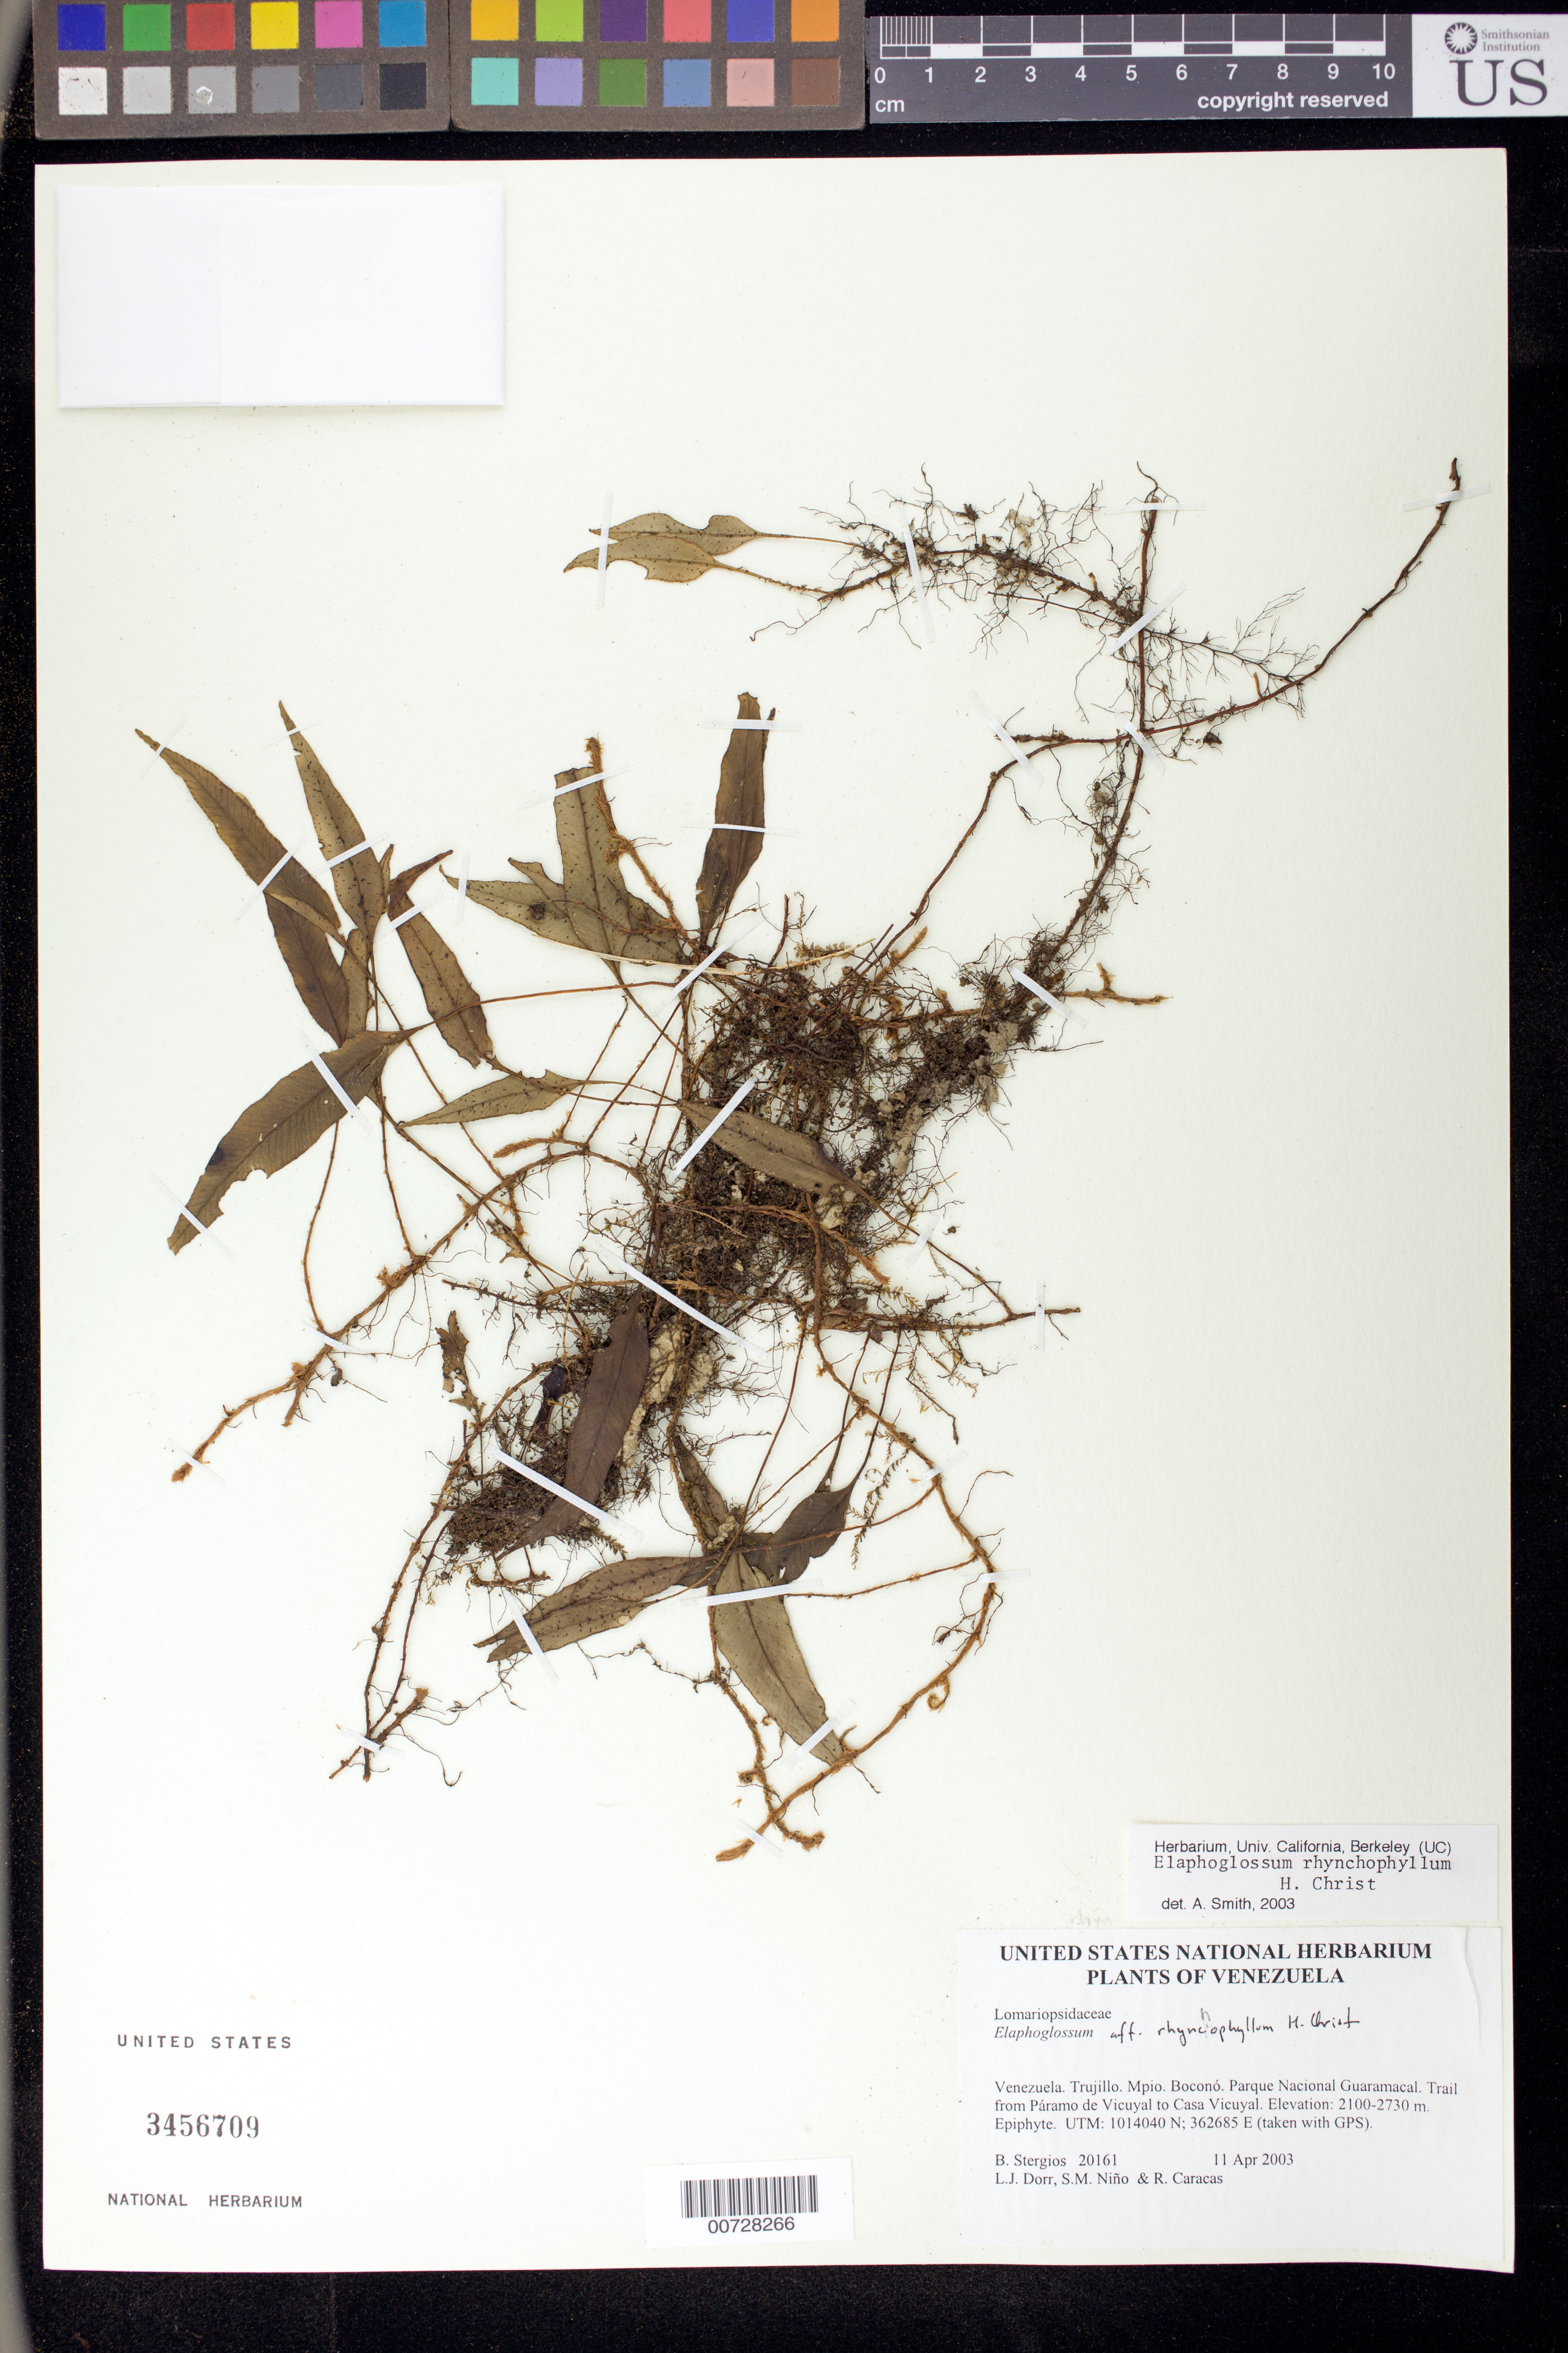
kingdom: Plantae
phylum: Tracheophyta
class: Polypodiopsida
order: Polypodiales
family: Dryopteridaceae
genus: Elaphoglossum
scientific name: Elaphoglossum iloense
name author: (Hook.) T. Moore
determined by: Vasco, A.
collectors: B. G. Stergios, L. J. Dorr, S. M. Niño & R. Caracas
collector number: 20161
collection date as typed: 11 Apr 2003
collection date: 2003-04-11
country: Venezuela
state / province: Trujillo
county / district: Boconó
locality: Parque Nacional Guaramacal. Trail from Páramo de Vicuyal to Casa Vicuyal.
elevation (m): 2100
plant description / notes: PORT, US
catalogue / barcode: US 3456709